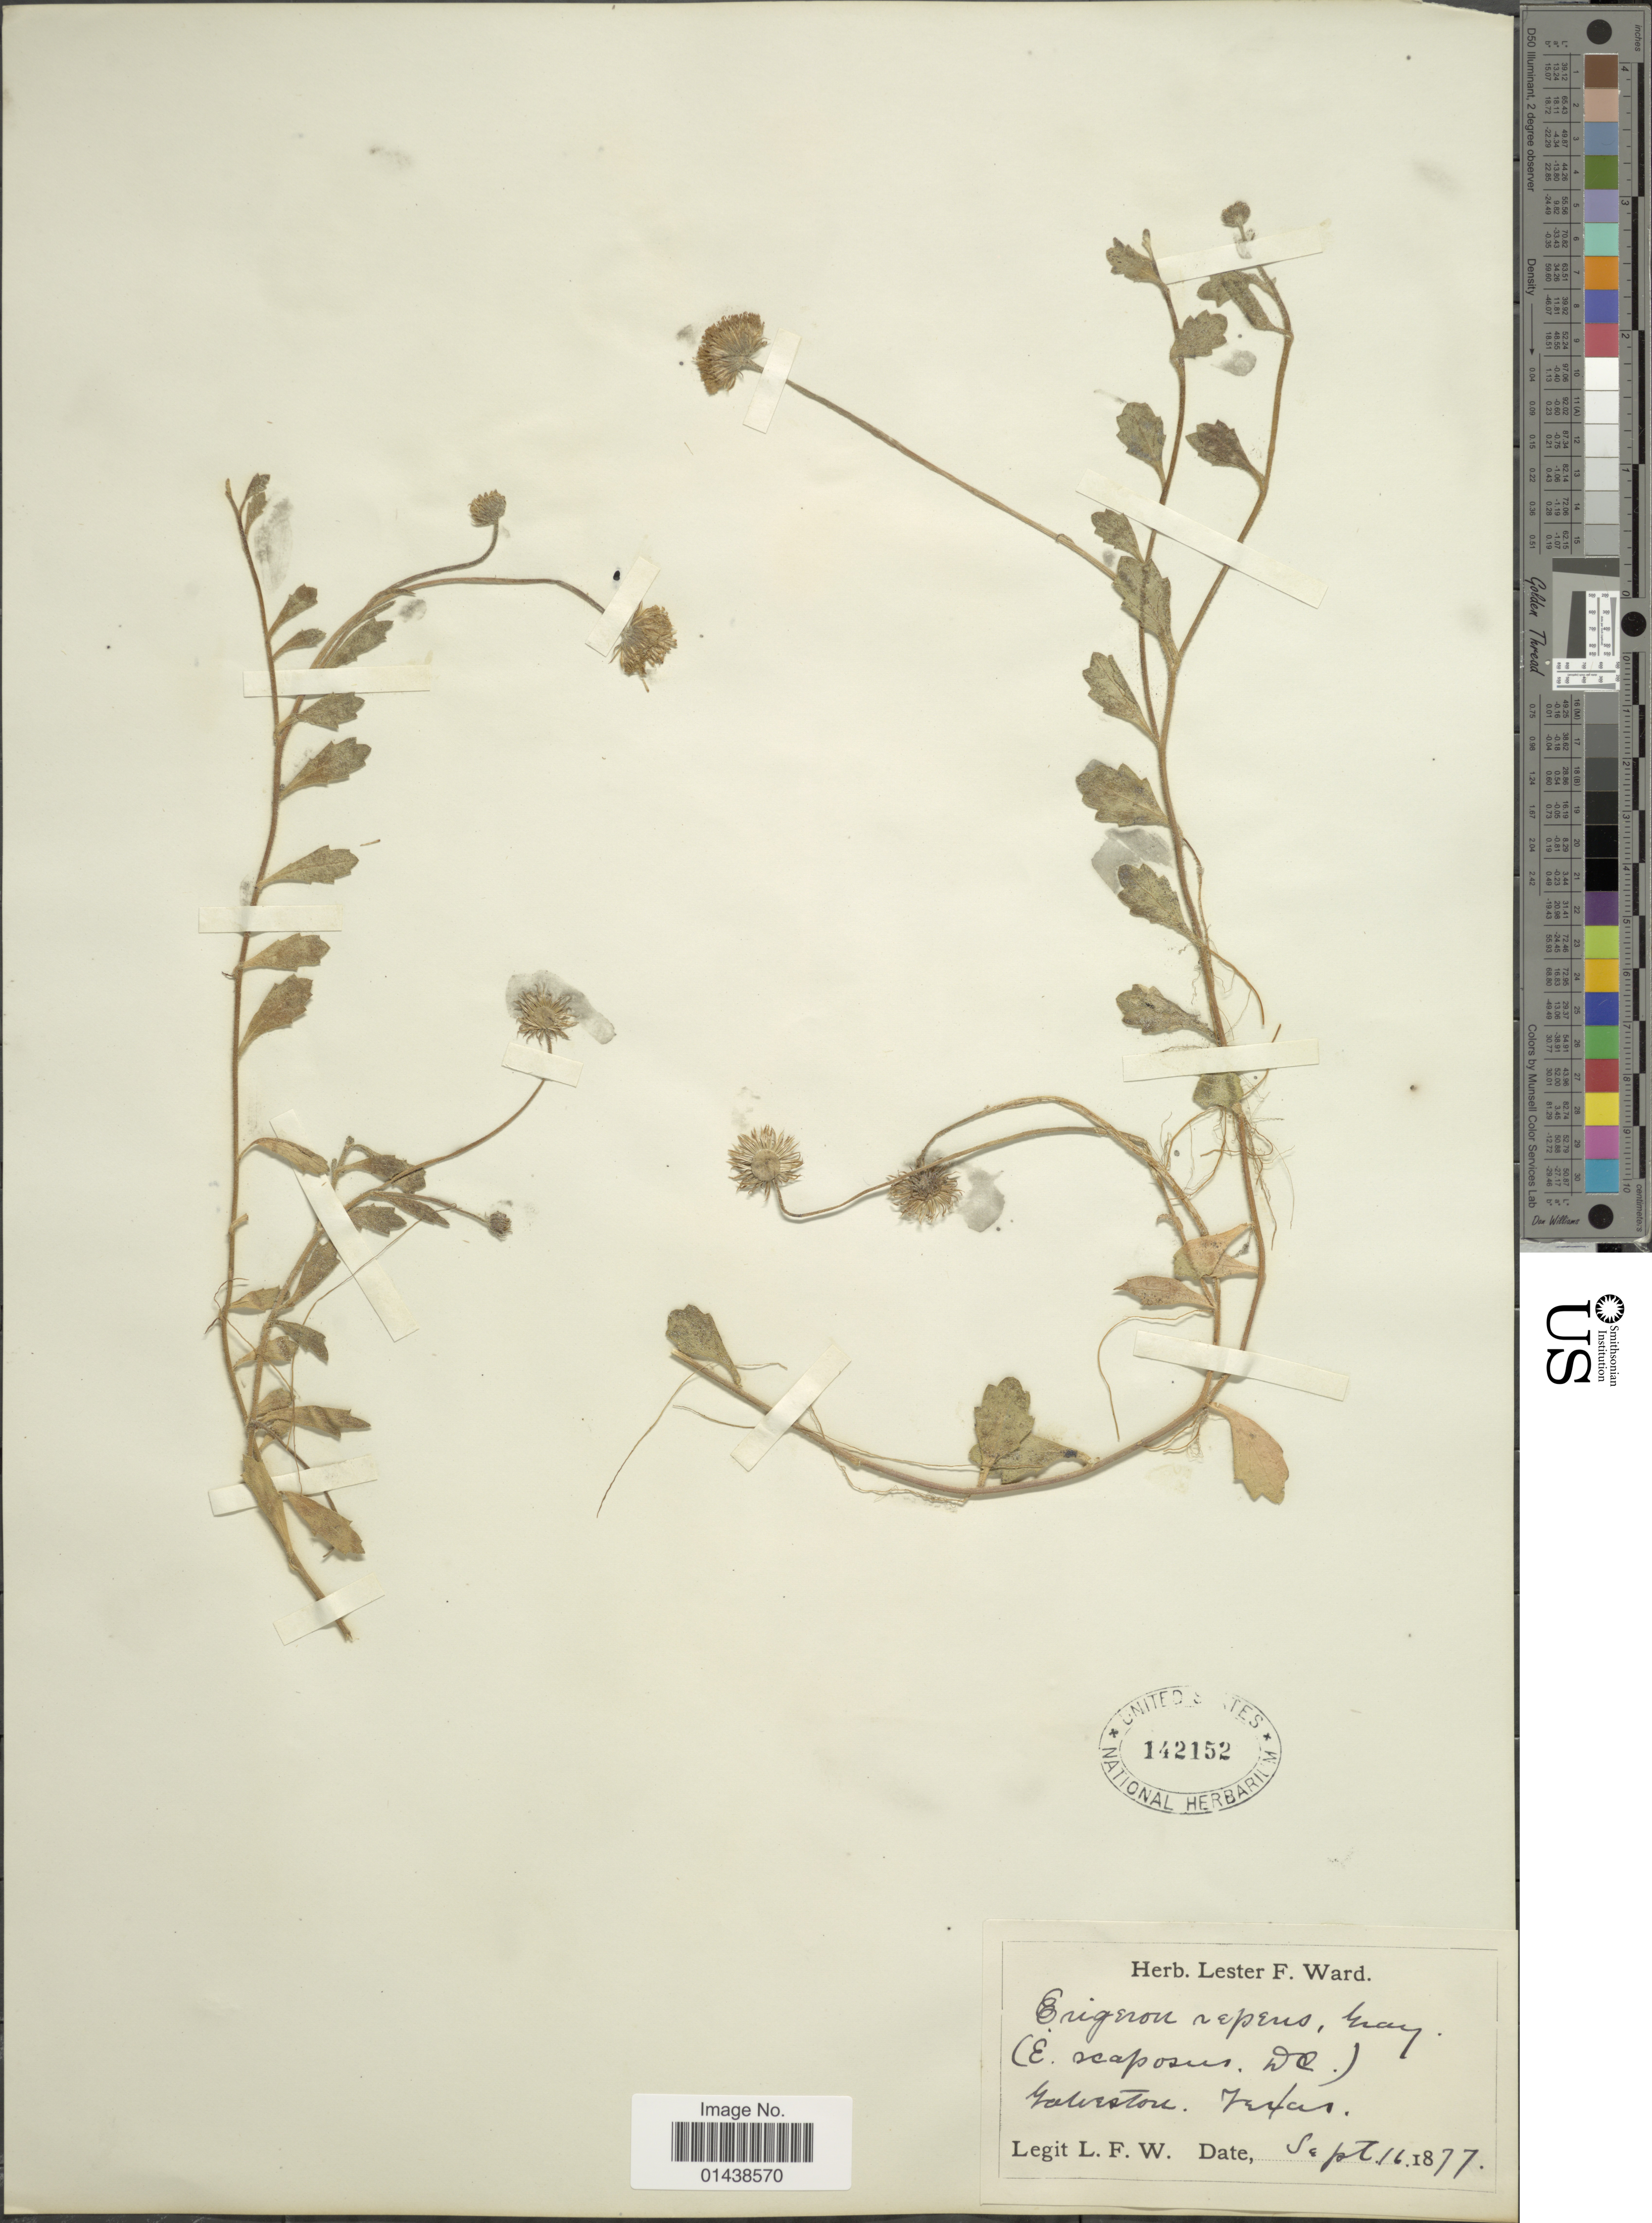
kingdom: Plantae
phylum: Tracheophyta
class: Magnoliopsida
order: Asterales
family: Asteraceae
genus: Erigeron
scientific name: Erigeron myrionactis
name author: Small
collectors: L. F. Ward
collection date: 1877-09-16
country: United States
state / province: Texas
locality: Galveston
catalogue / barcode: US 142152